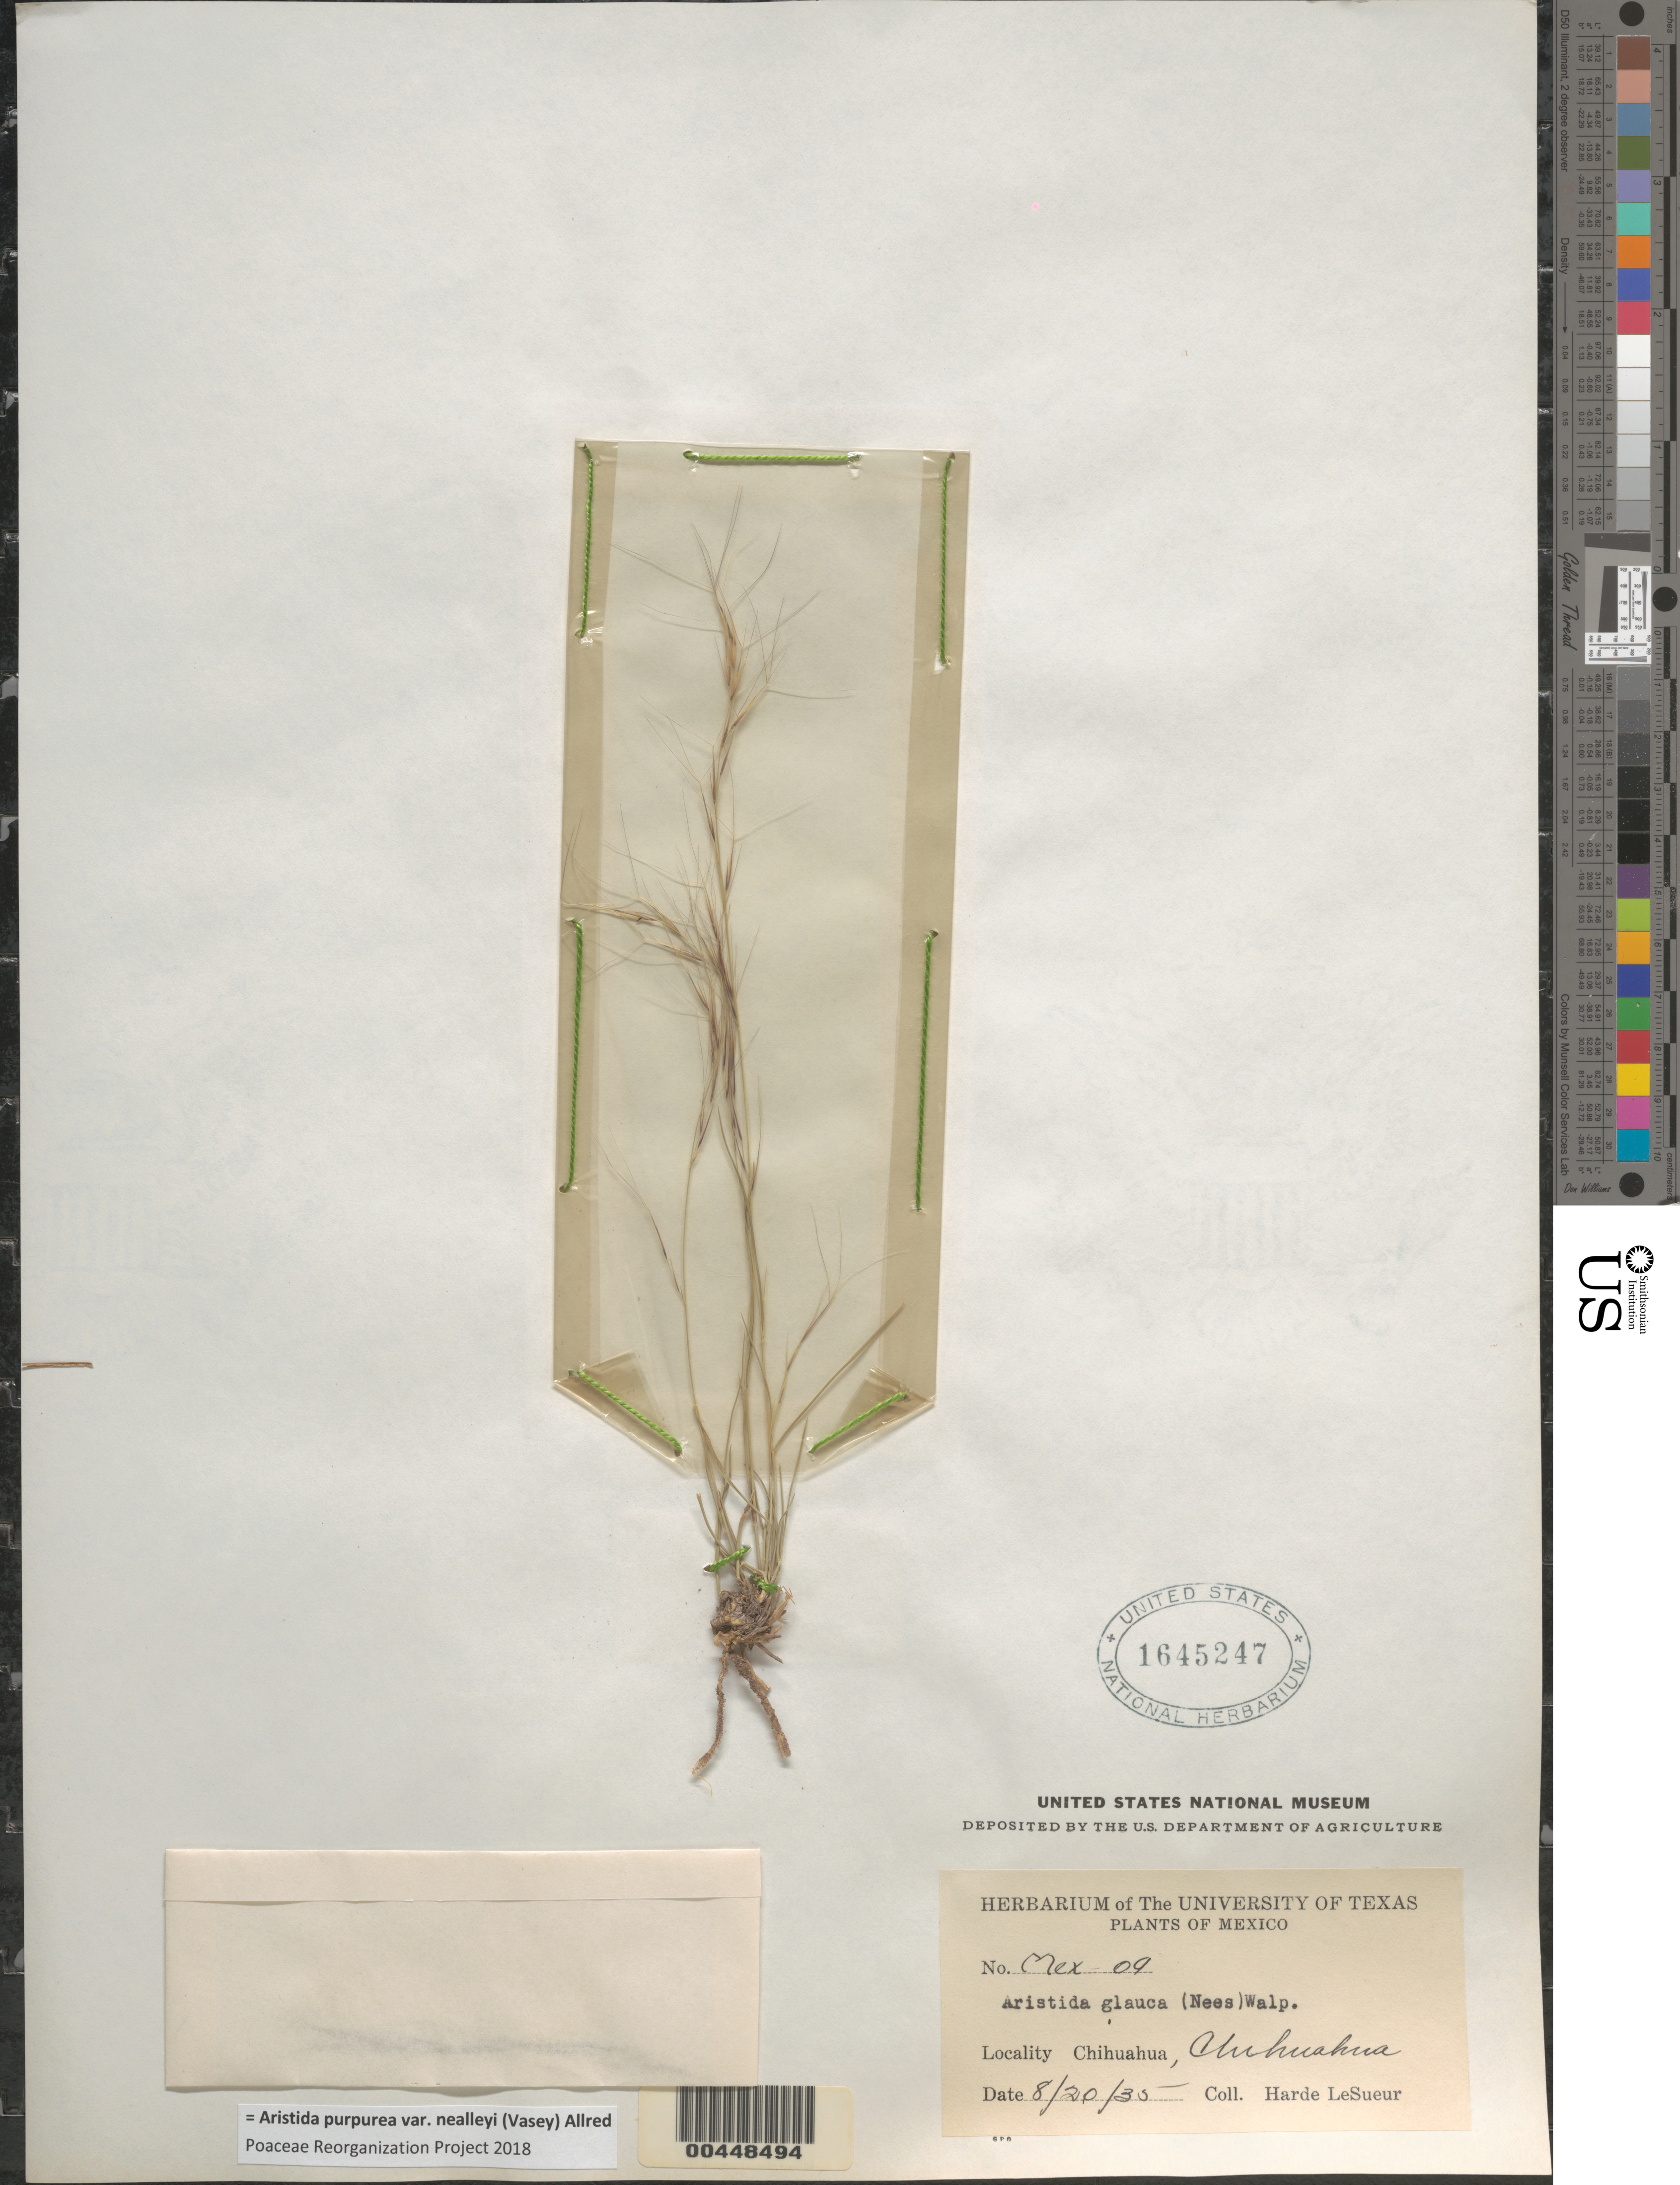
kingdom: Plantae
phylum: Tracheophyta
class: Liliopsida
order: Poales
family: Poaceae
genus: Aristida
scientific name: Aristida purpurea var. nealleyi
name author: (Vasey) Allred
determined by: Poaceae Reorganization Project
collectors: D. H. LeSueur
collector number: Mex-09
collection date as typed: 20 Aug 1935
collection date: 1935-08-20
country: Mexico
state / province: Chihuahua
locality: Chihuahua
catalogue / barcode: US 1645247